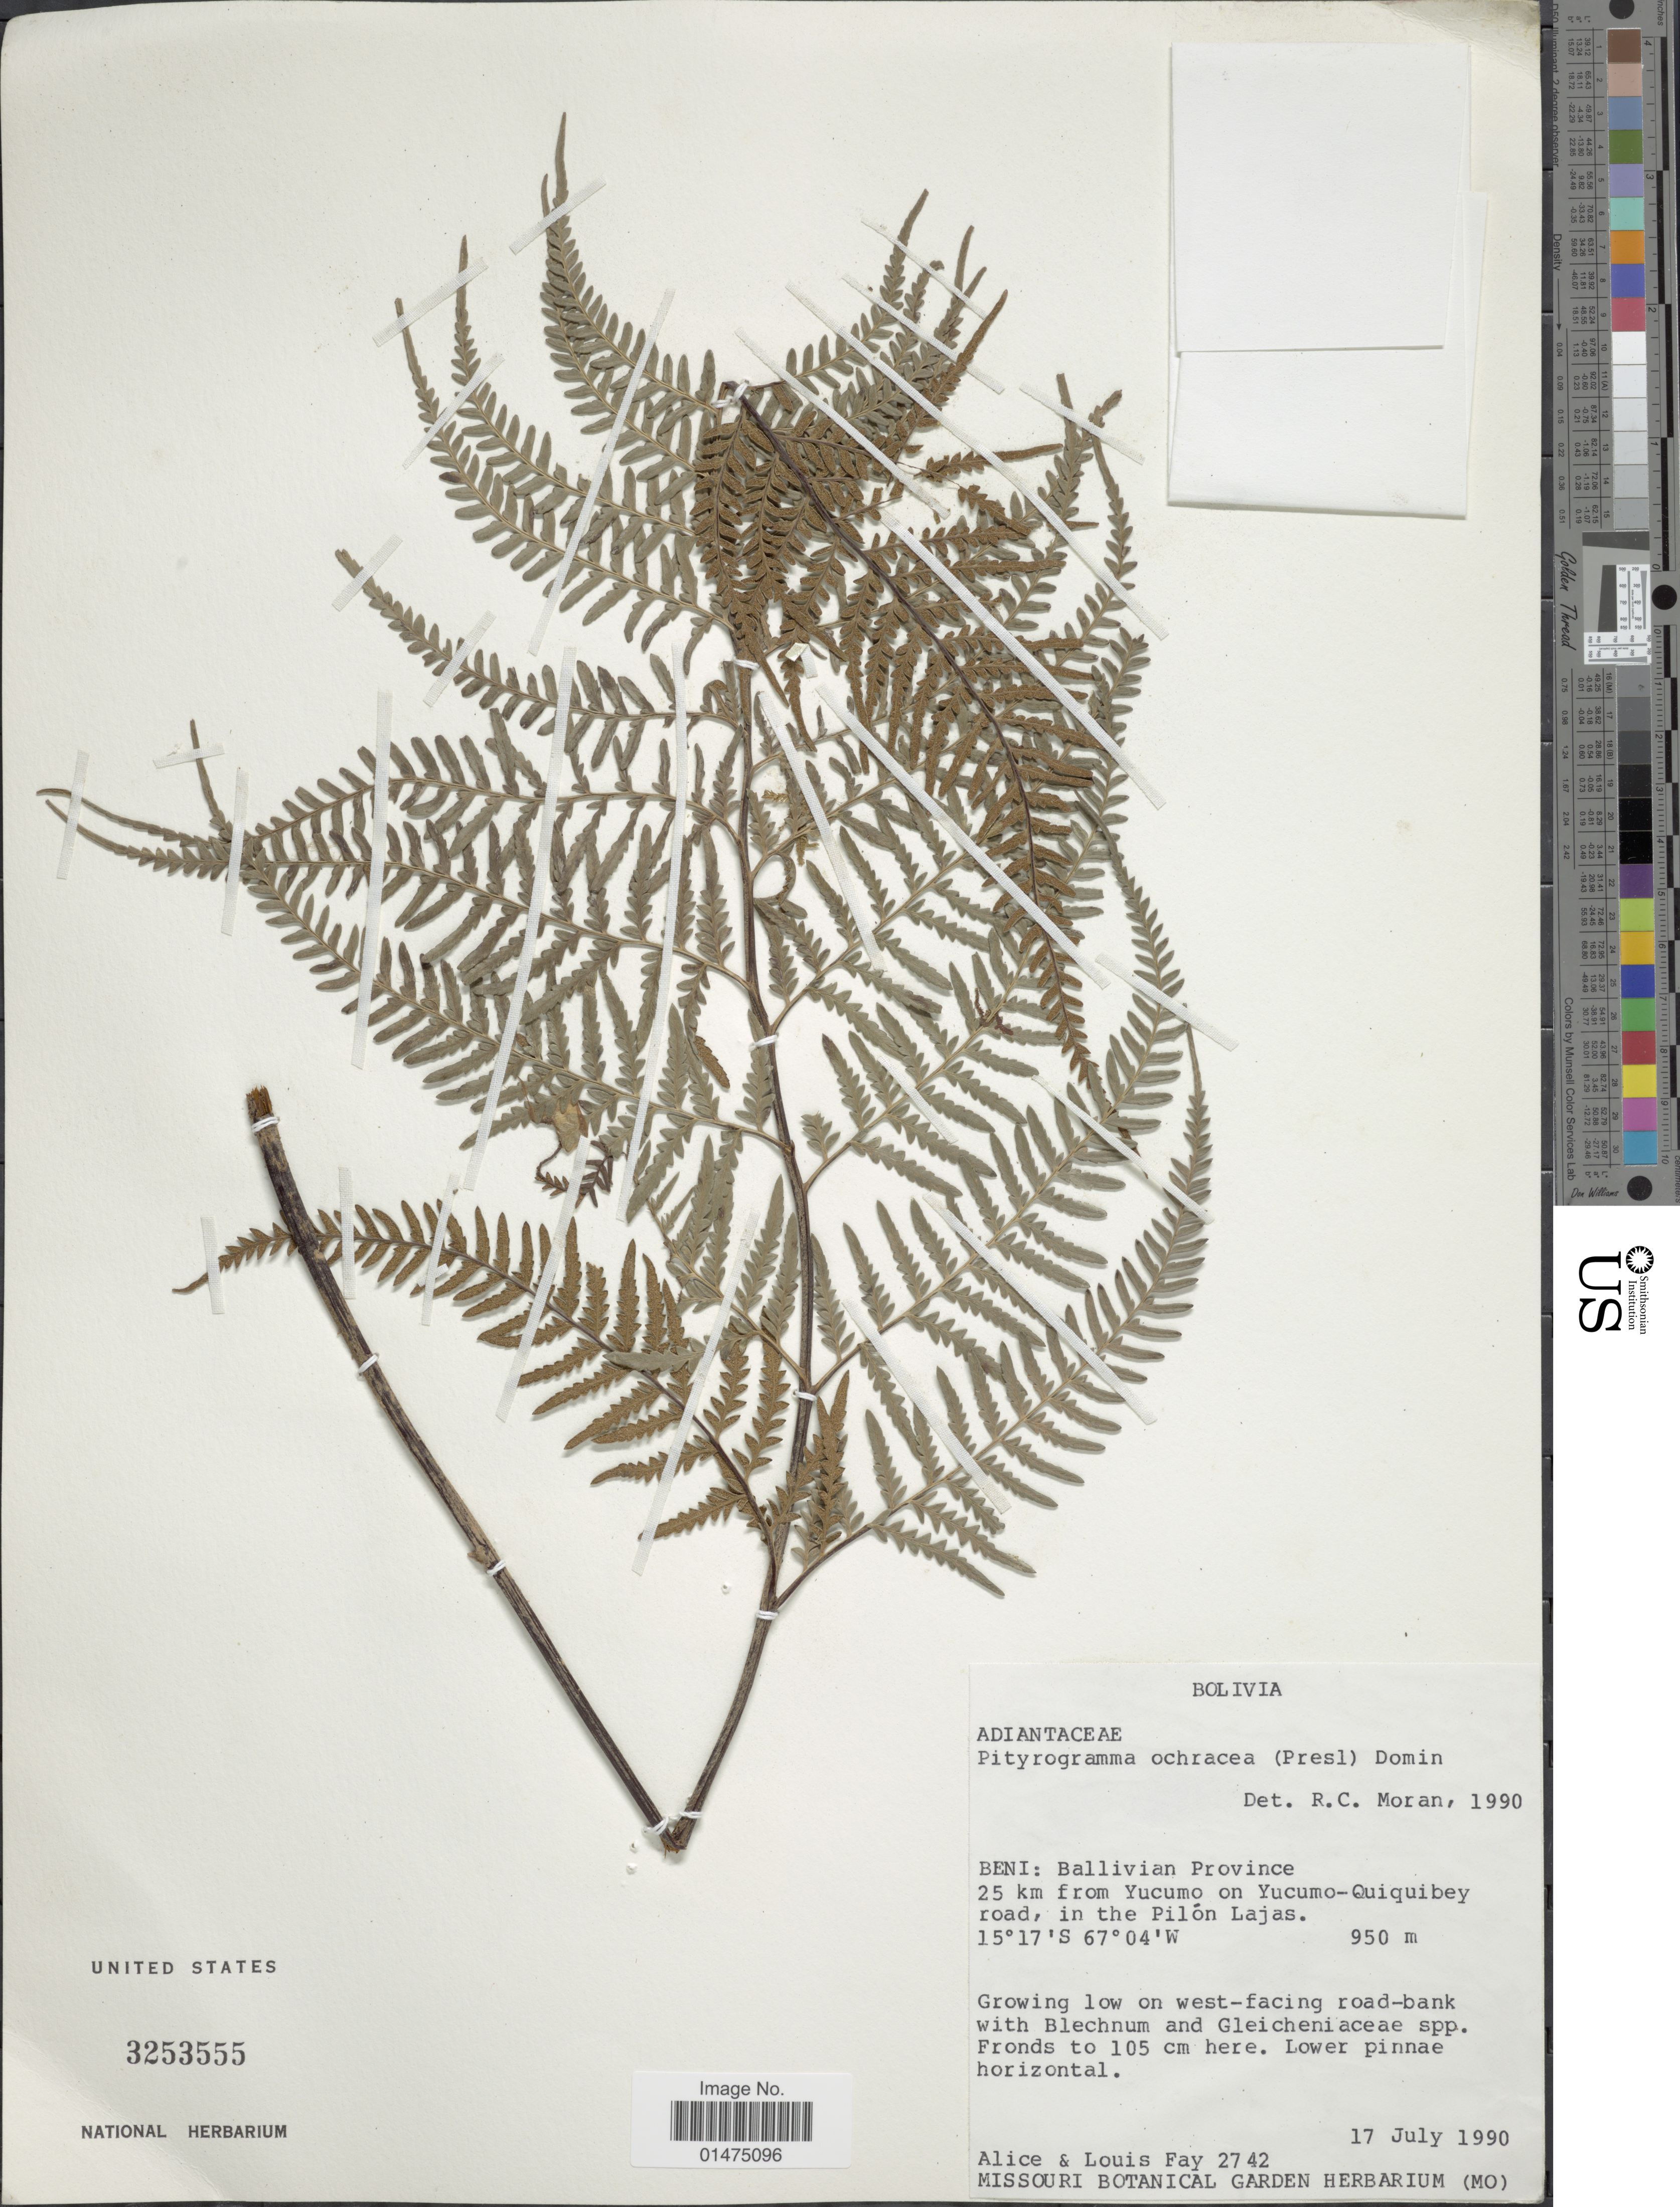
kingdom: Plantae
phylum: Tracheophyta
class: Polypodiopsida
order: Polypodiales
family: Pteridaceae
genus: Pityrogramma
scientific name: Pityrogramma ochracea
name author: (C. Presl) Domin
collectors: A. Fay & L. Fay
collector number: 2742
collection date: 1990-07-17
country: Bolivia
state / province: Beni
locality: Ballivian Province, 25 km from Yucumo in Yucumo-Quiquibey road, in the Pilon Lajas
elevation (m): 950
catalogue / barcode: US 3253555